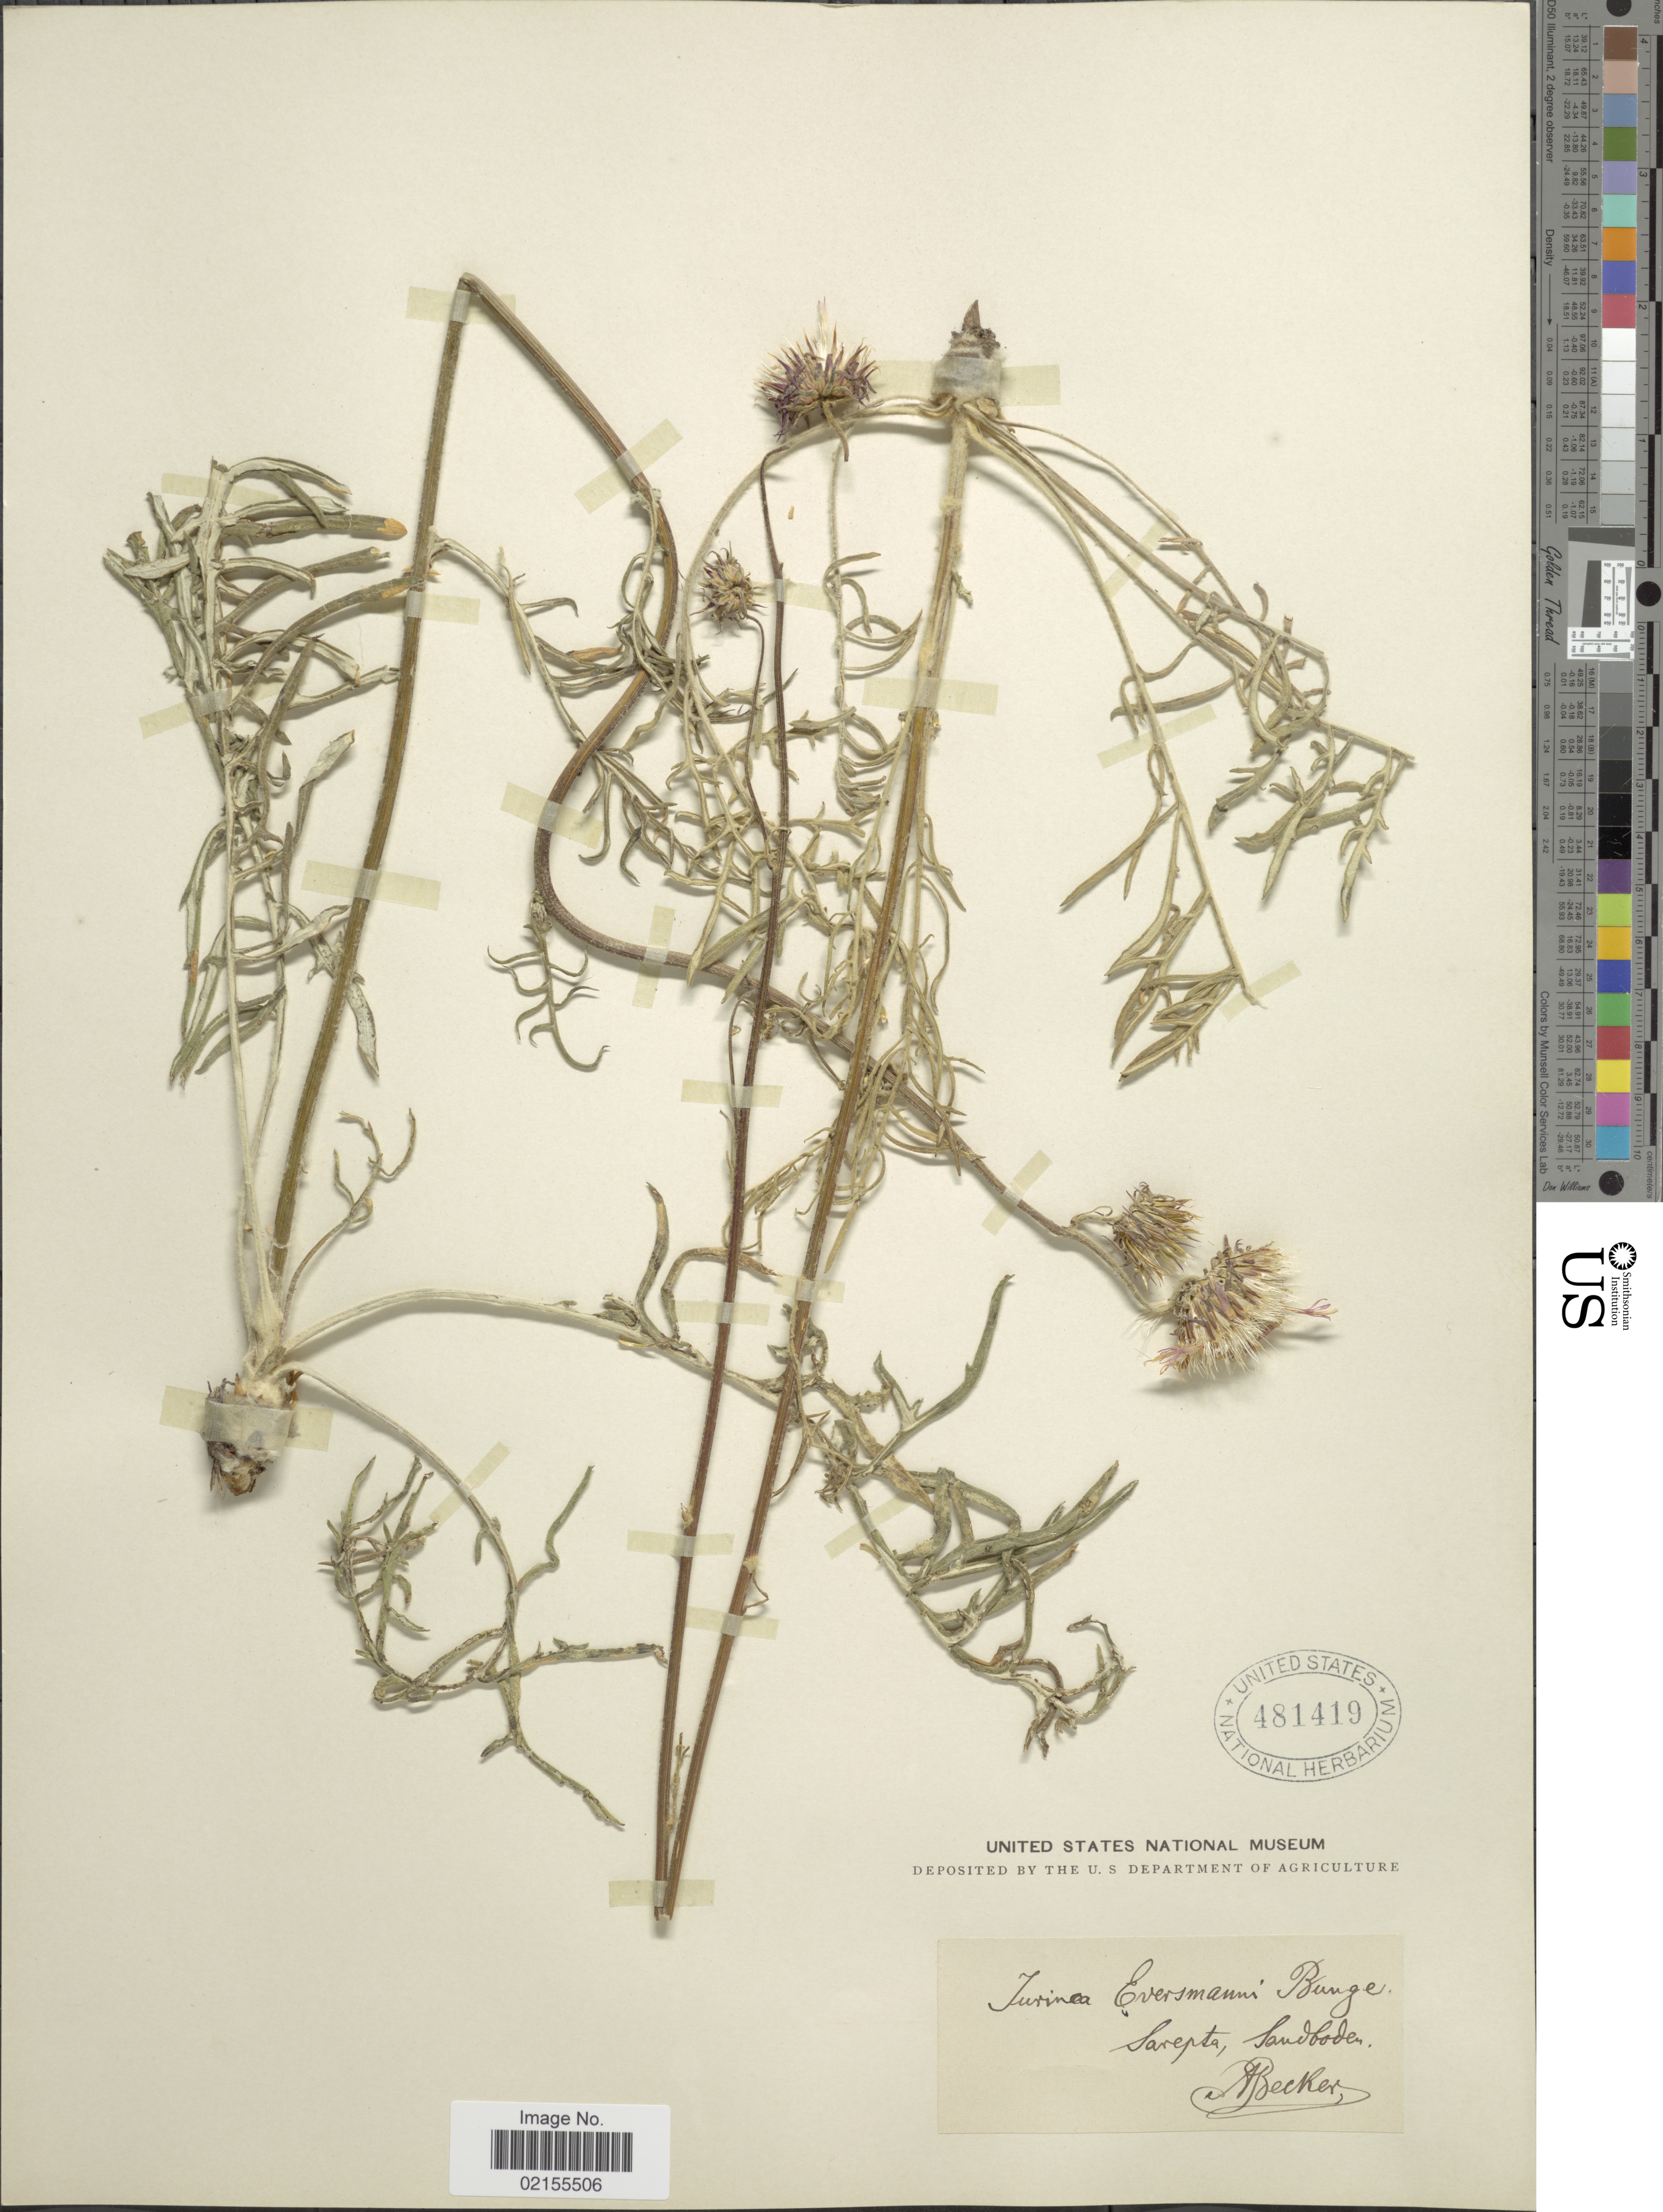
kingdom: Plantae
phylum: Tracheophyta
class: Magnoliopsida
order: Asterales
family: Asteraceae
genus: Jurinea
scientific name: Jurinea ewersmannii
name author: Bunge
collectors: A. Becker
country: Russian Federation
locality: Sarepta, Lehmboden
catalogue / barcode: US 481419